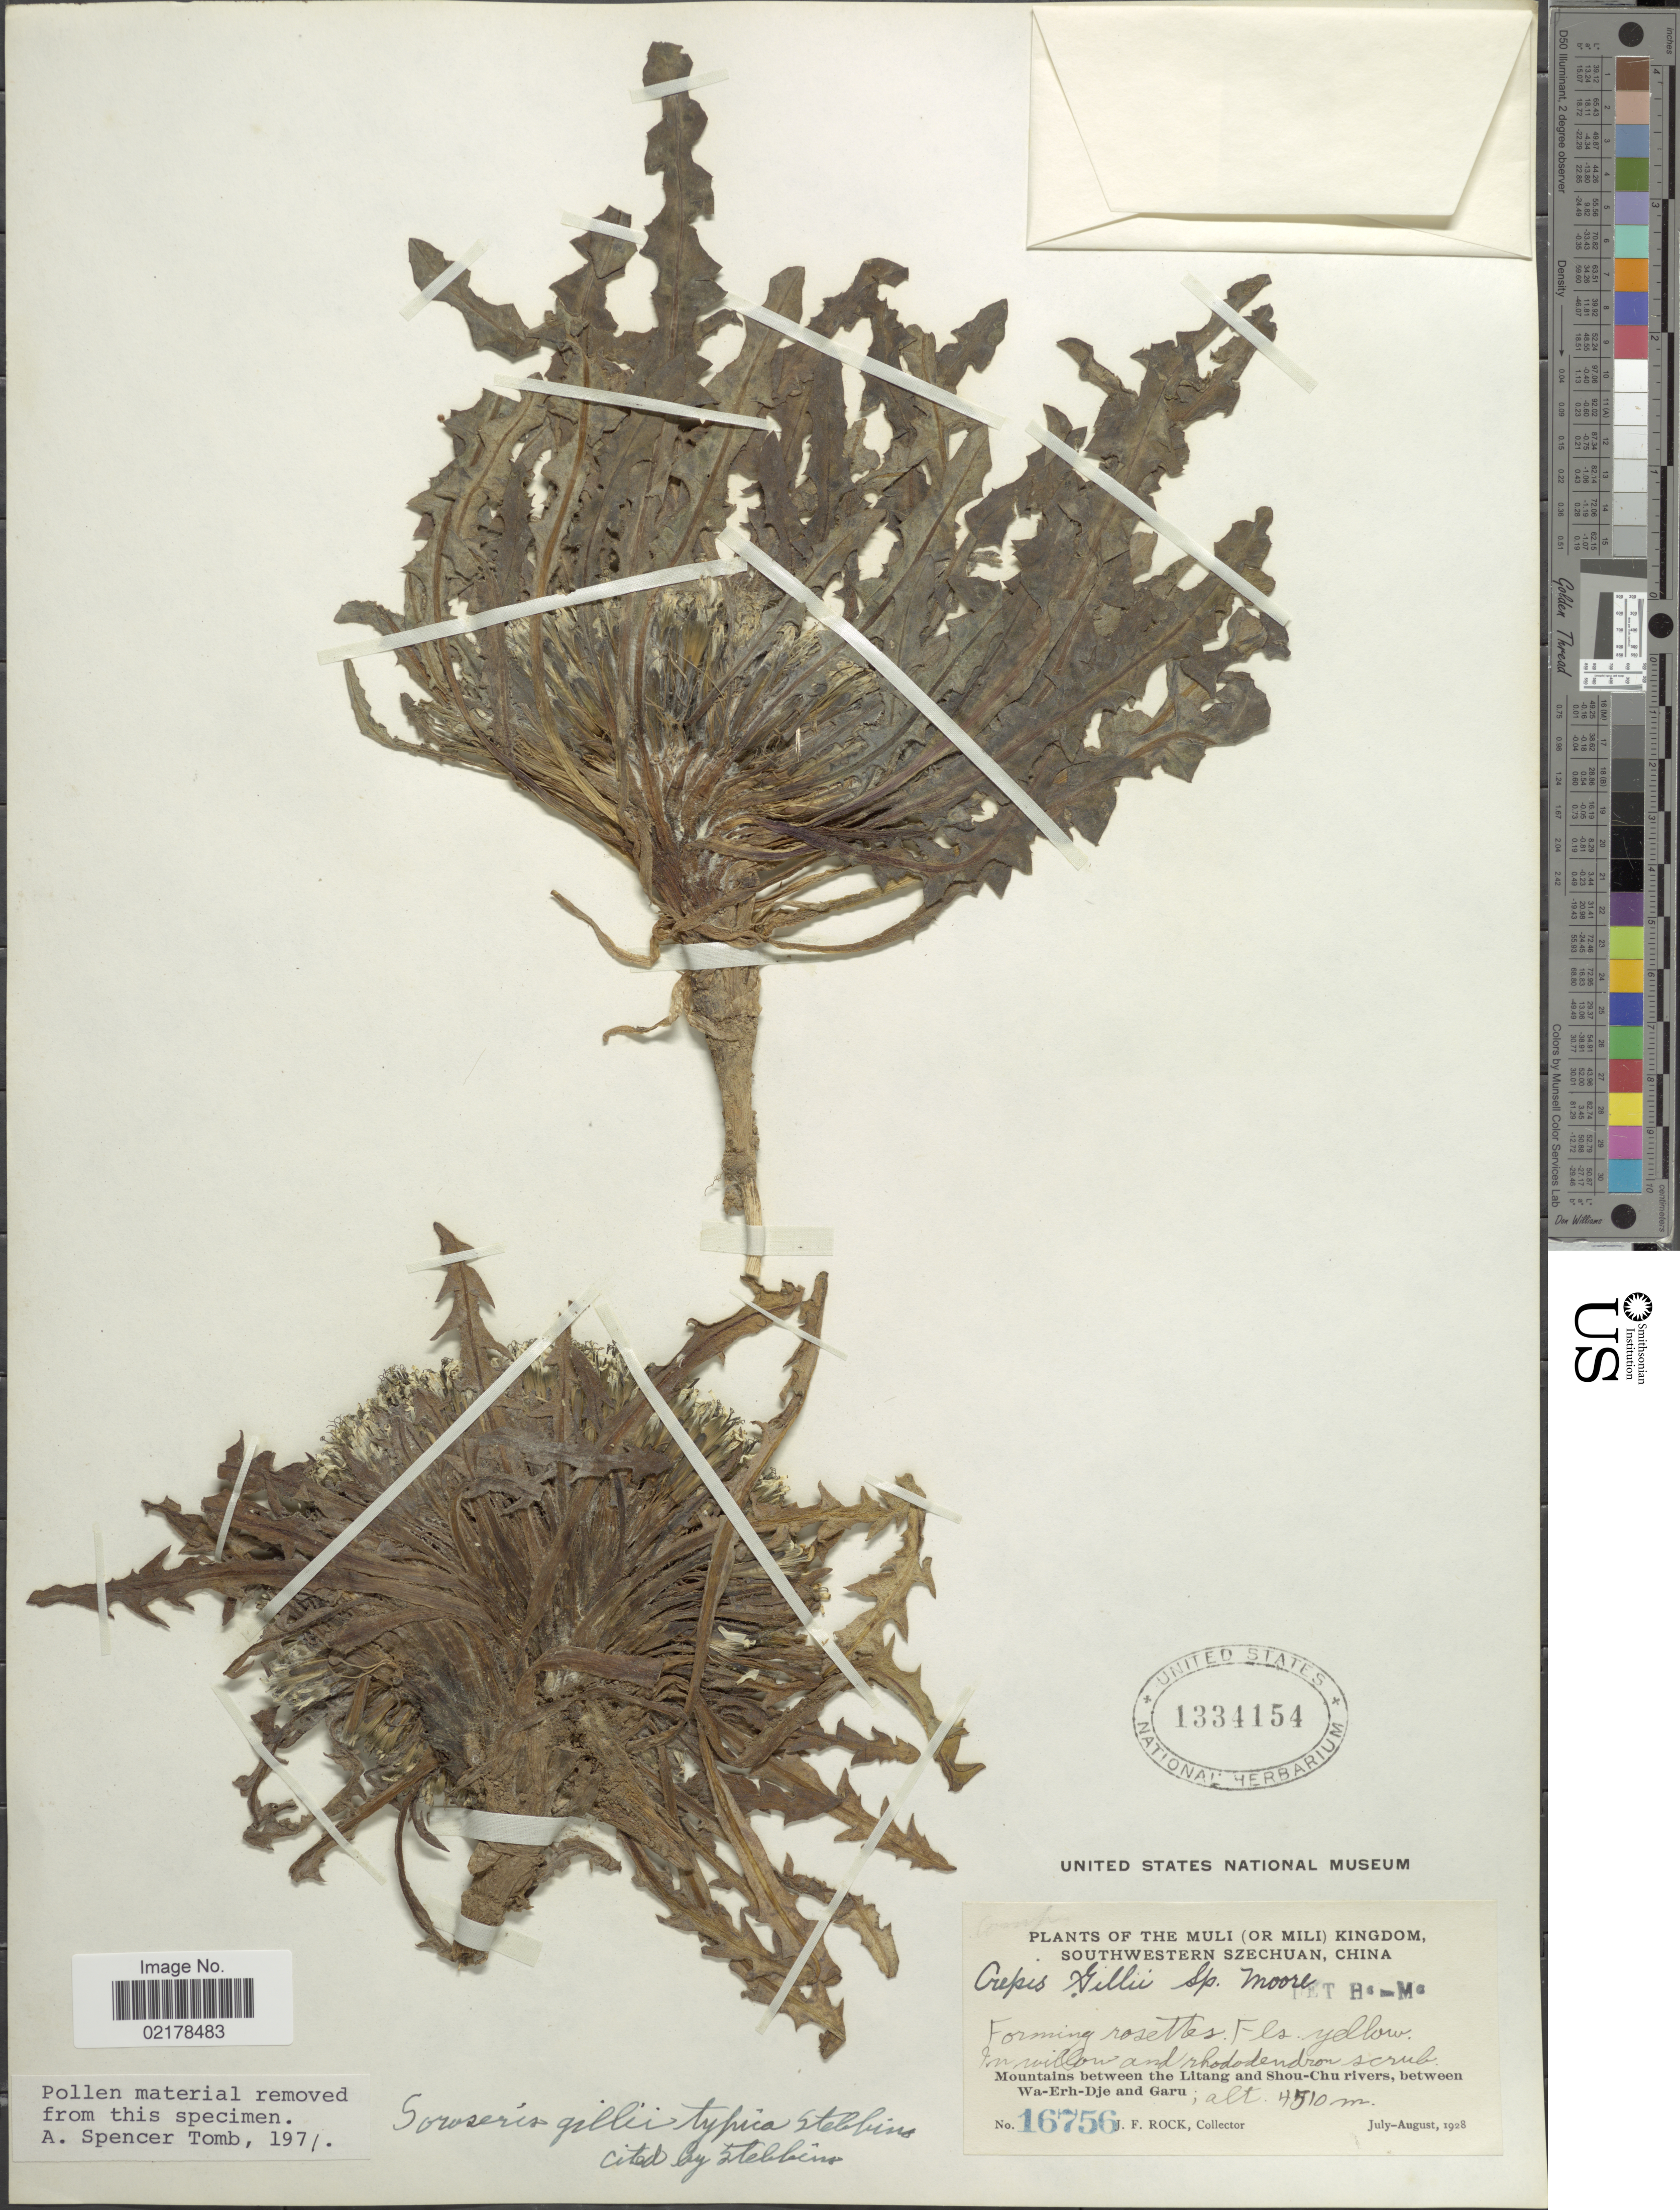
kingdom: Plantae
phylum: Tracheophyta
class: Magnoliopsida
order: Asterales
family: Asteraceae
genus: Soroseris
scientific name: Soroseris hookeriana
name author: Stebbins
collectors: J. F. Rock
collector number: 16756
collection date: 1928-07/1928-08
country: China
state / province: Sichuan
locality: The Muli (or Mili) Kingdom, Southwestern Szechuan, In willow and rhododendron scrub, Mountains between the Litang and Shou-Chu rivers, between Wa-Erh-Dje and Garu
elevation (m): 4510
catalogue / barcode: US 1334154